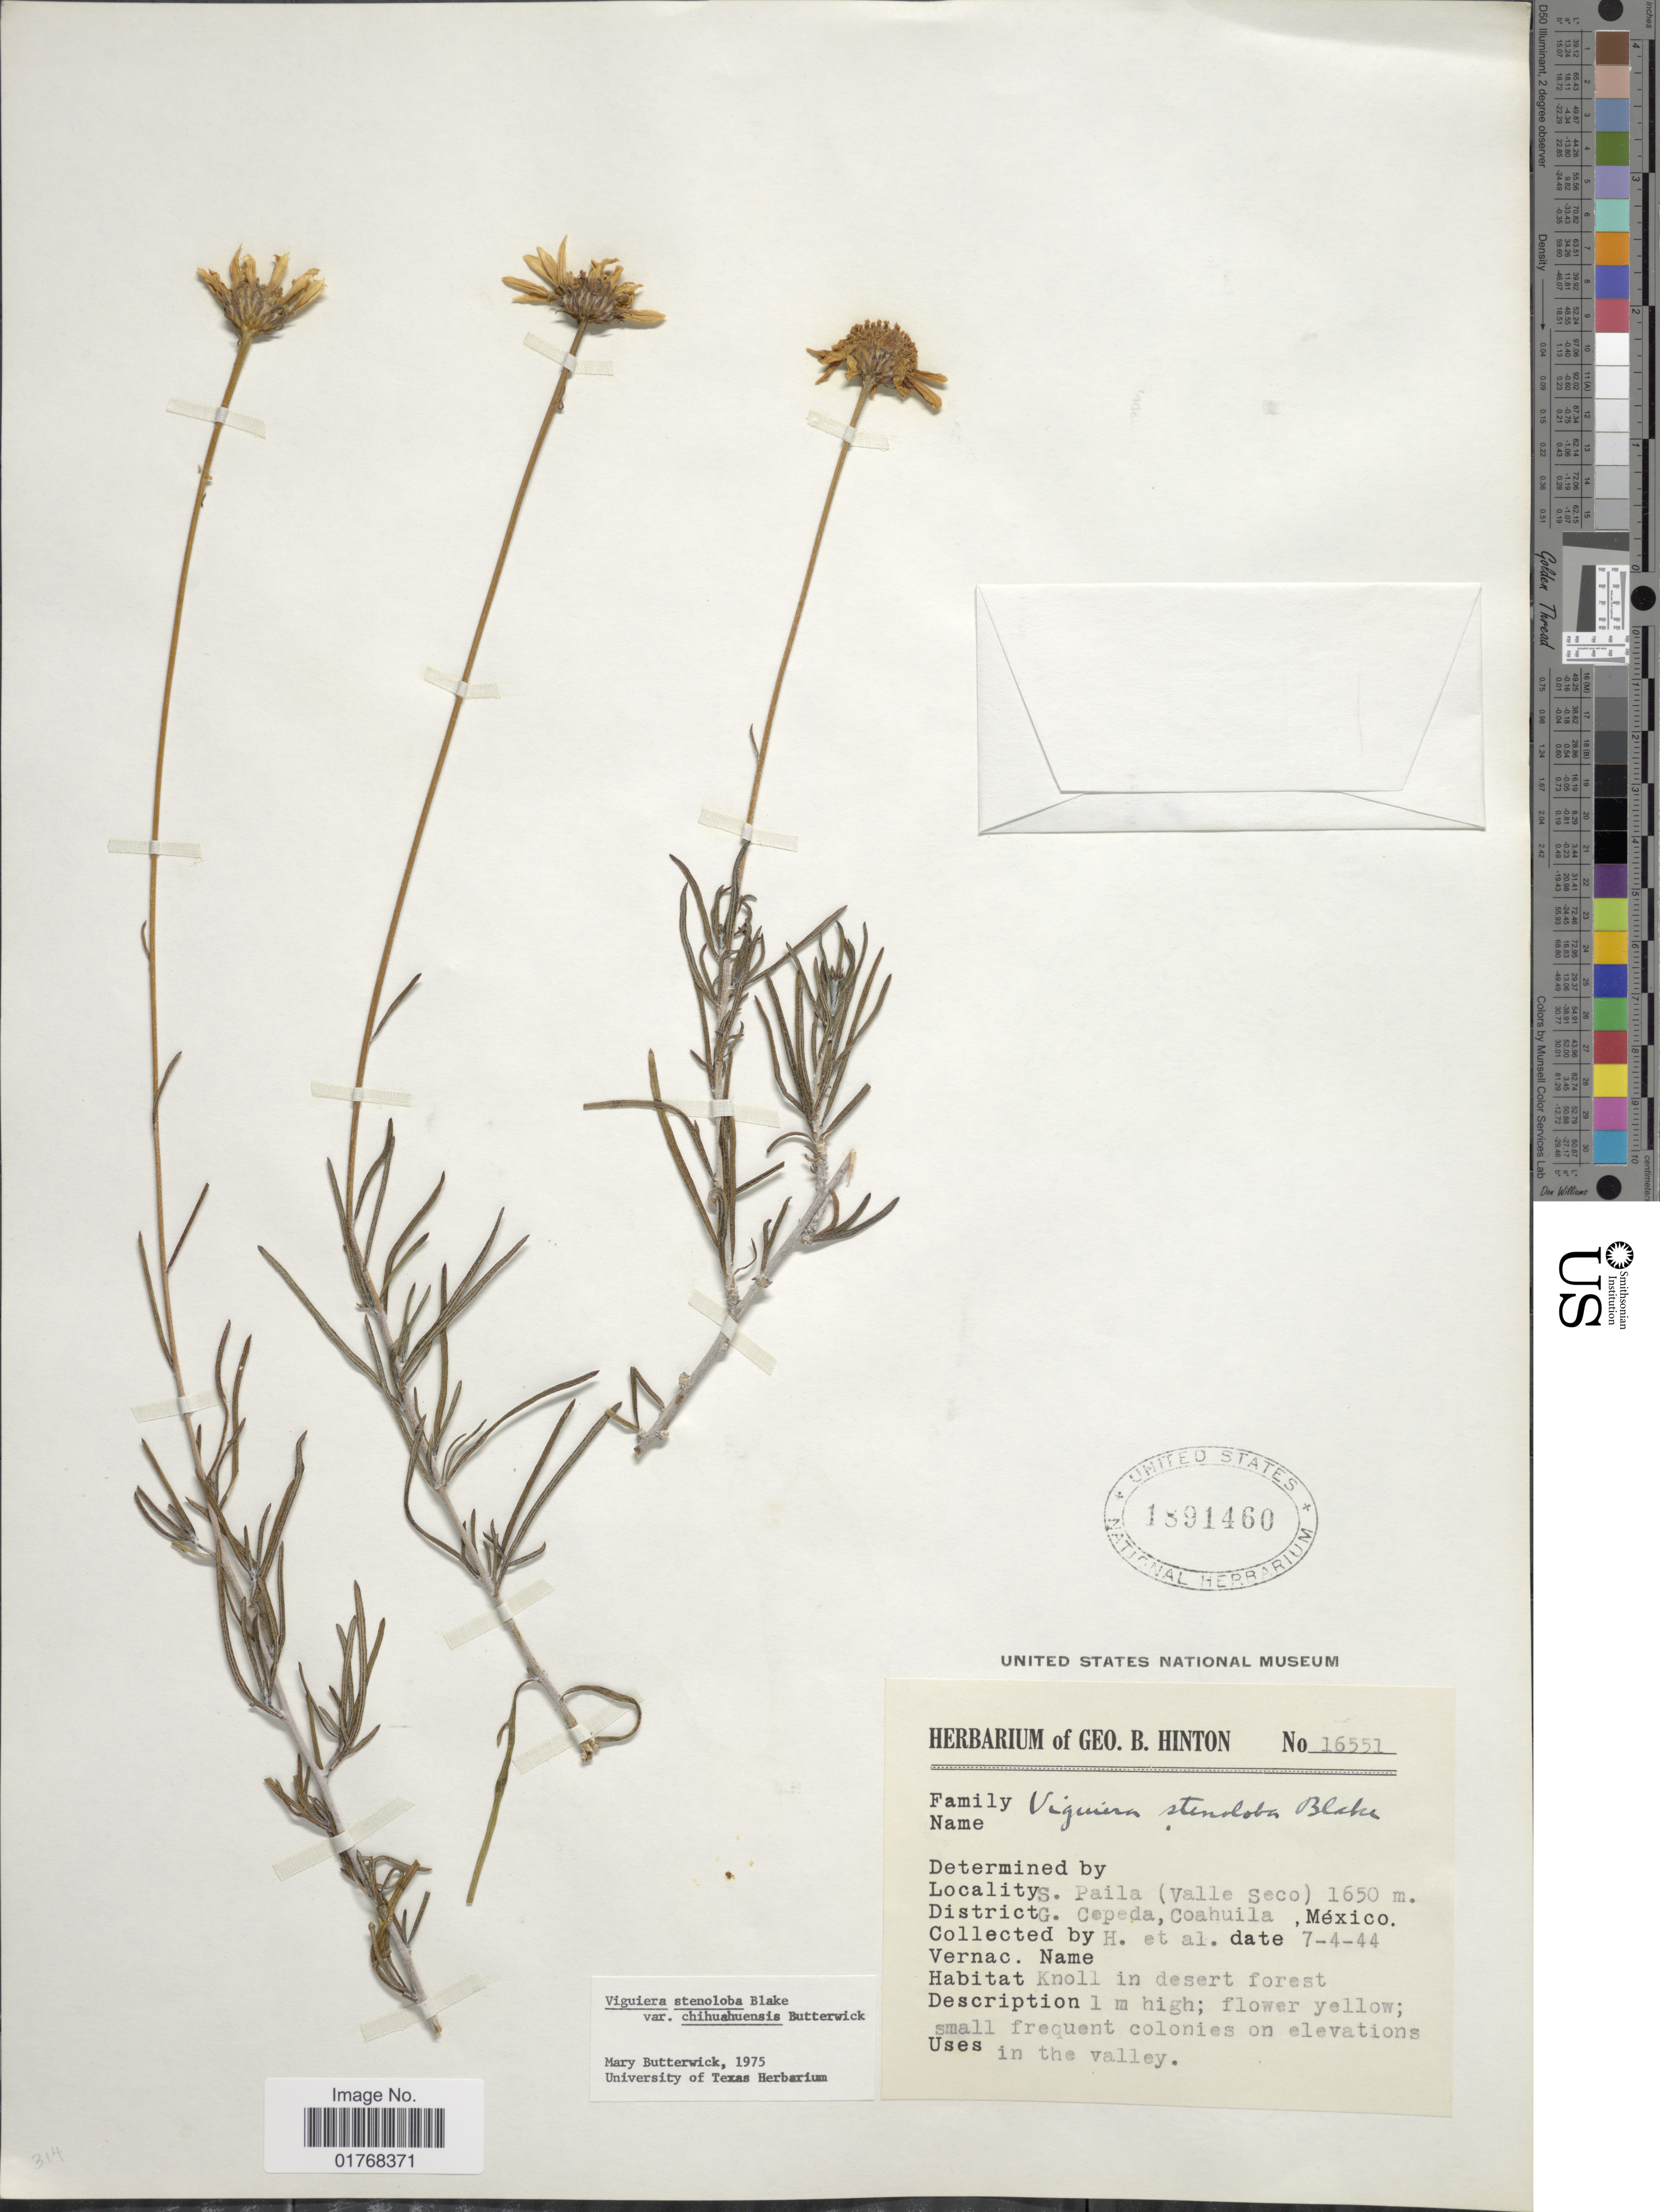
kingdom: Plantae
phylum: Tracheophyta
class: Magnoliopsida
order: Asterales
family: Asteraceae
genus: Viguiera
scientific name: Viguiera stenoloba var. chihuahuensis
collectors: G. B. Hinton & et al.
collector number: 16551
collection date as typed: Transcribed d/m/y: 4/7/44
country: Mexico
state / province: Coahuila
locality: S. Paila (Valle Seco), District G Cepada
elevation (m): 1650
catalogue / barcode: US 1891460